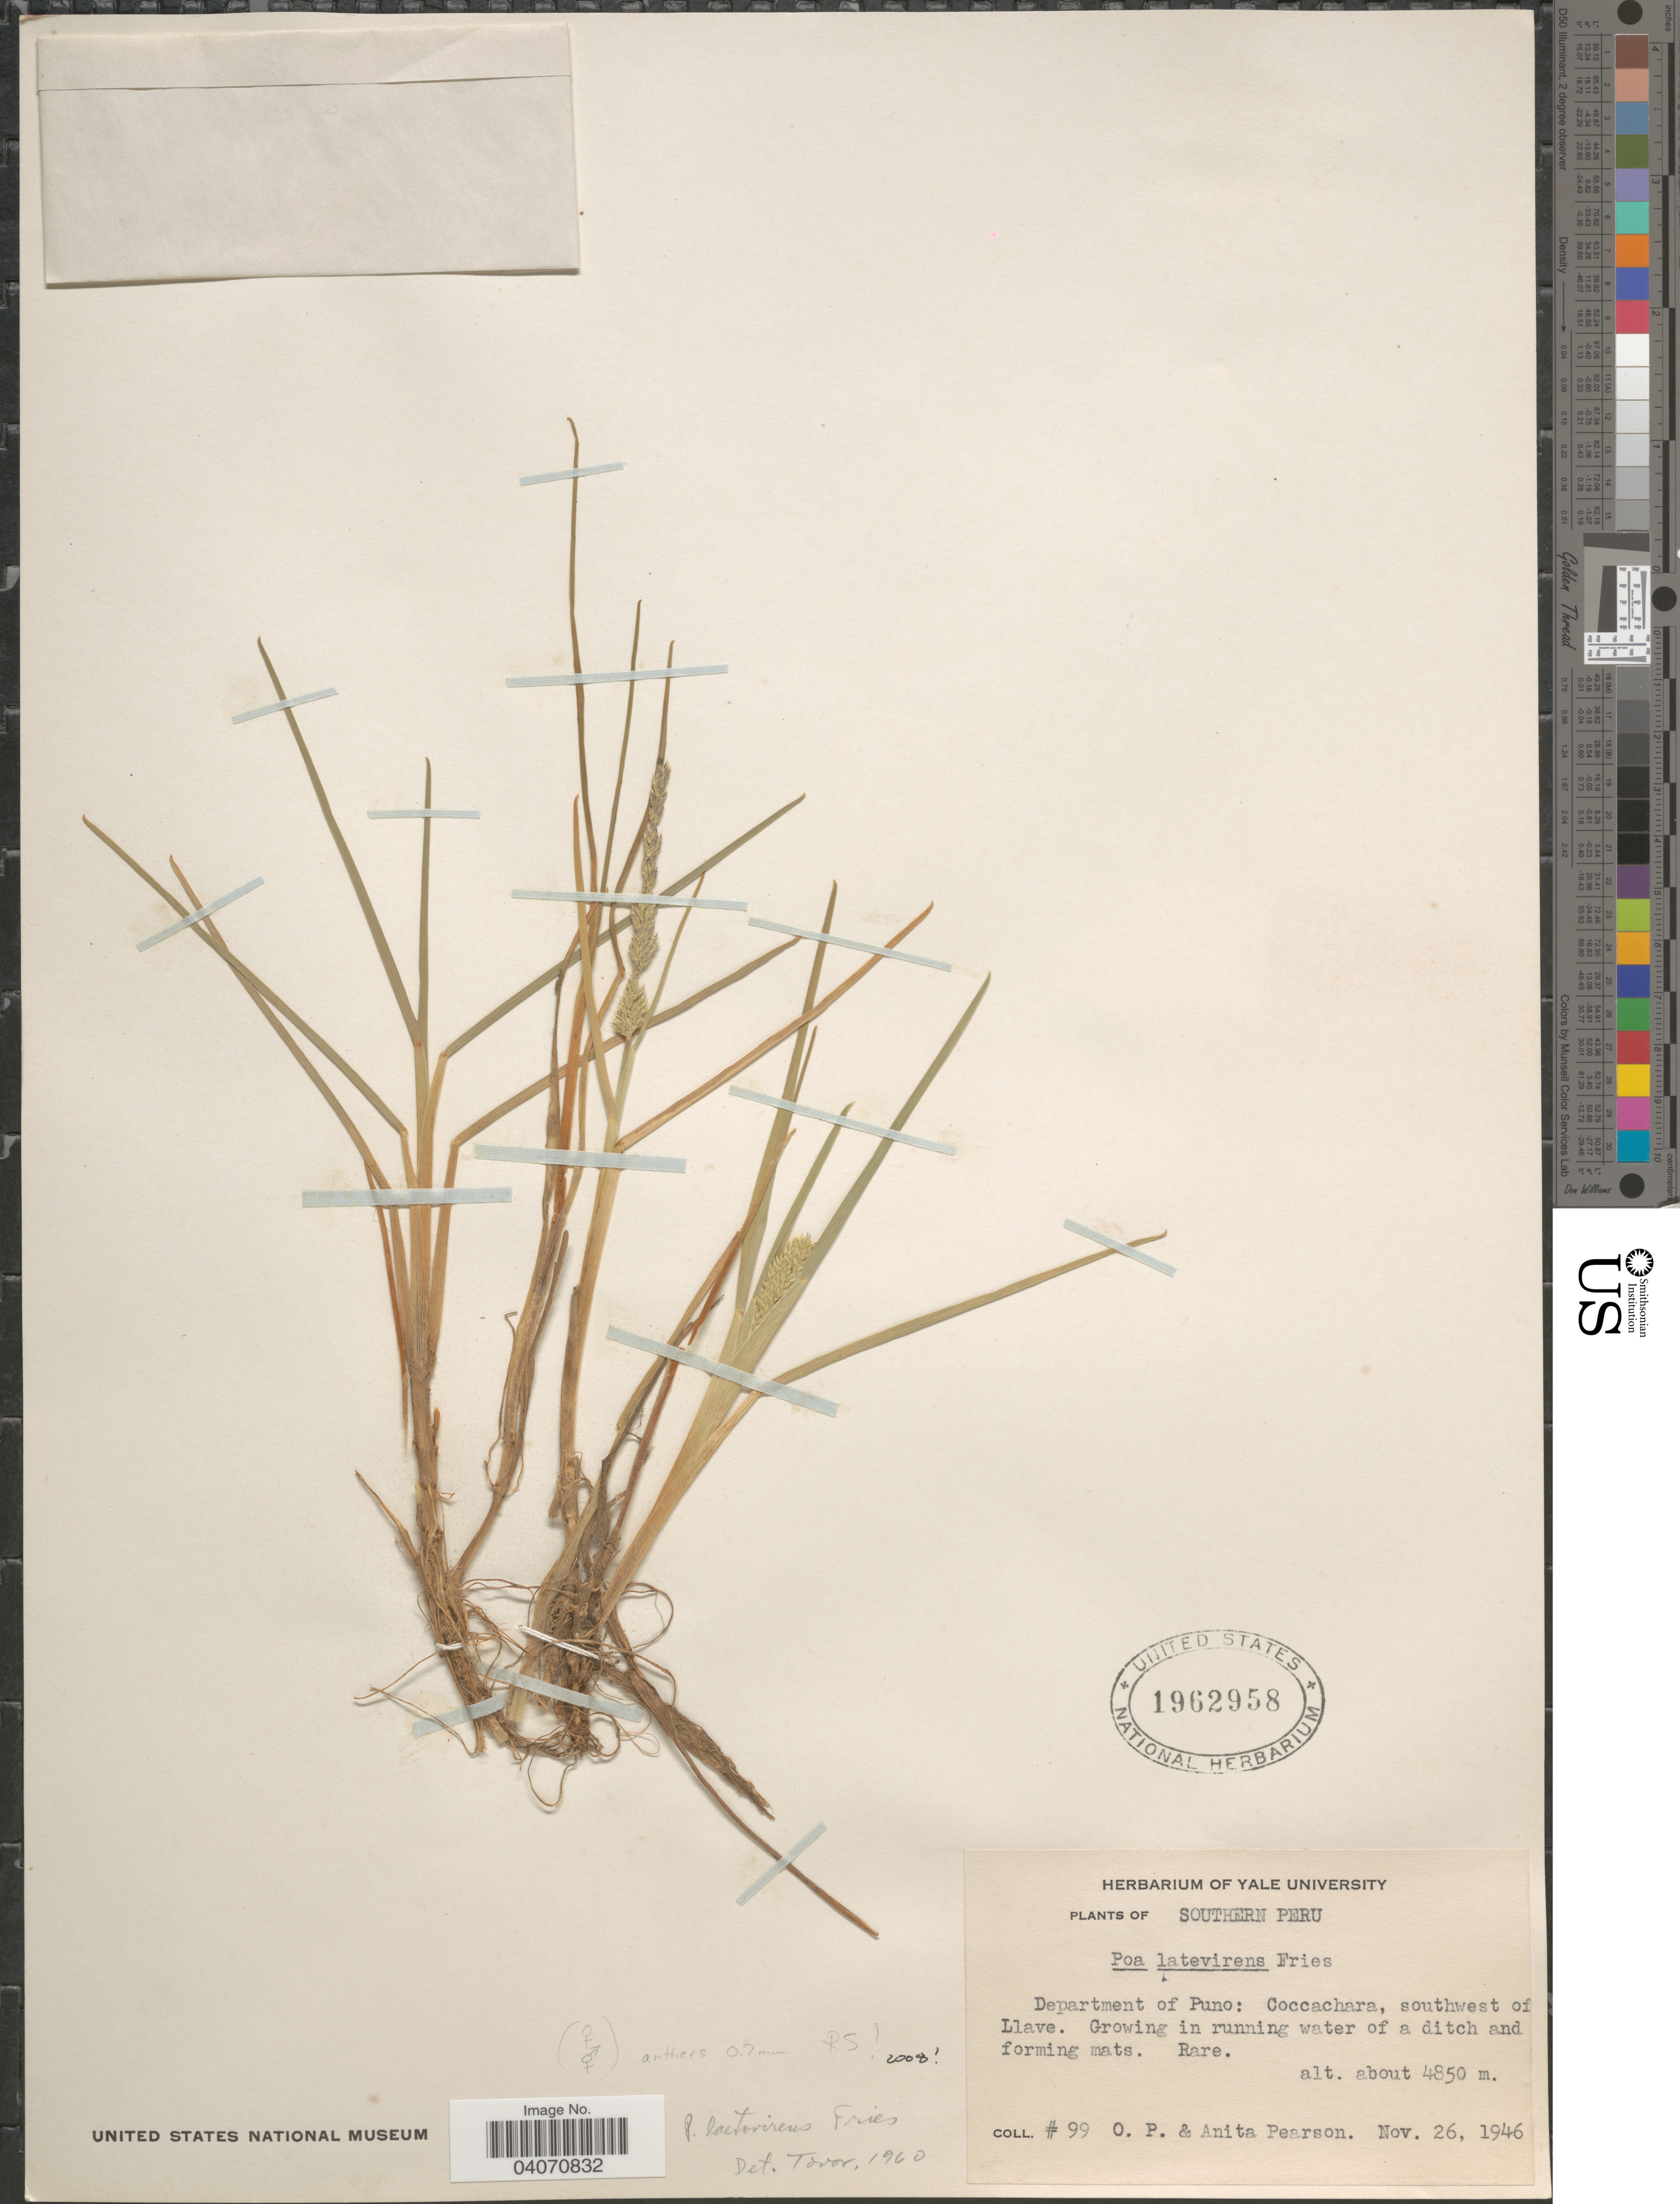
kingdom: Plantae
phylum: Tracheophyta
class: Liliopsida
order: Poales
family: Poaceae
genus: Poa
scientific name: Poa laetevirens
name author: R.E. Fr.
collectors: O. P. Pearson & A. Pearson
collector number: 99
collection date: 1946-11-26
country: Peru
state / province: Puno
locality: Southern Peru. Department of Puno; Coccachara, southwest of Llave.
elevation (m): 4850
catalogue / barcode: US 1962958